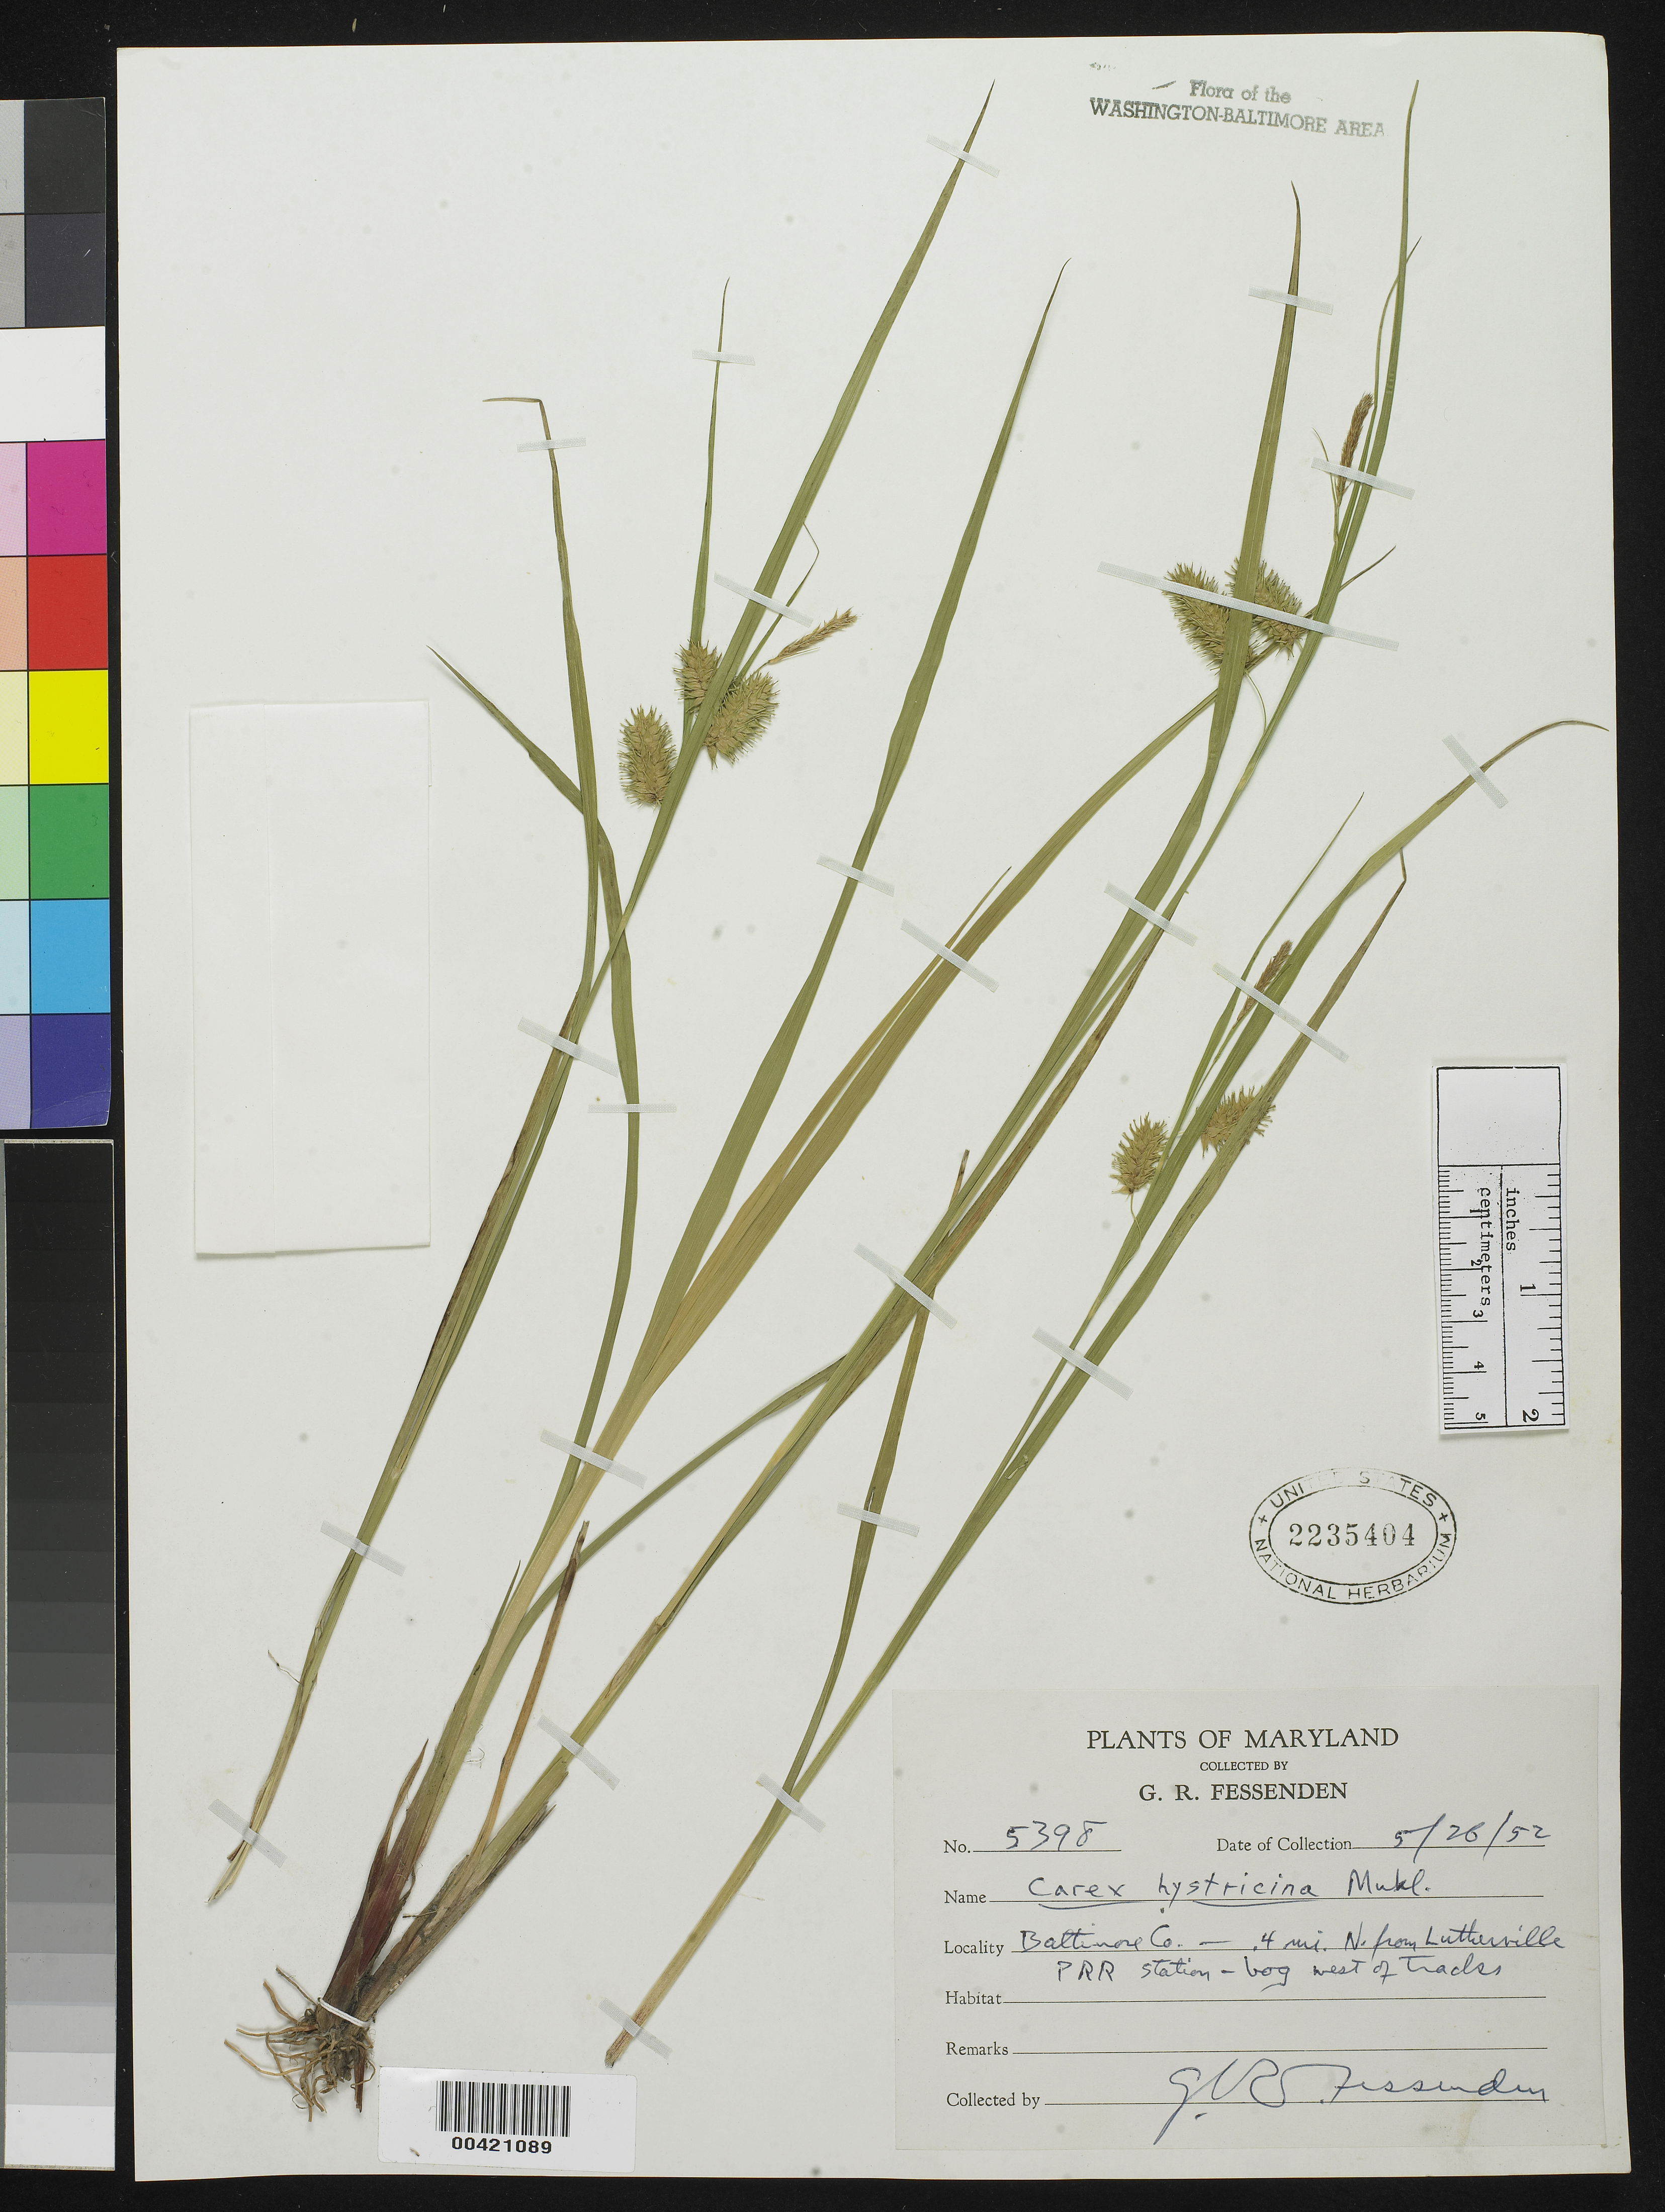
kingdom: Plantae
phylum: Tracheophyta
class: Liliopsida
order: Poales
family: Cyperaceae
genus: Carex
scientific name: Carex hystericina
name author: Muhl. ex Willd.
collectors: G. Fessenden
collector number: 5398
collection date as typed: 26 May 1952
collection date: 1952-05-26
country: United States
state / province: Maryland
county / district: Baltimore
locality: N of Lutherville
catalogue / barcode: US 2235404